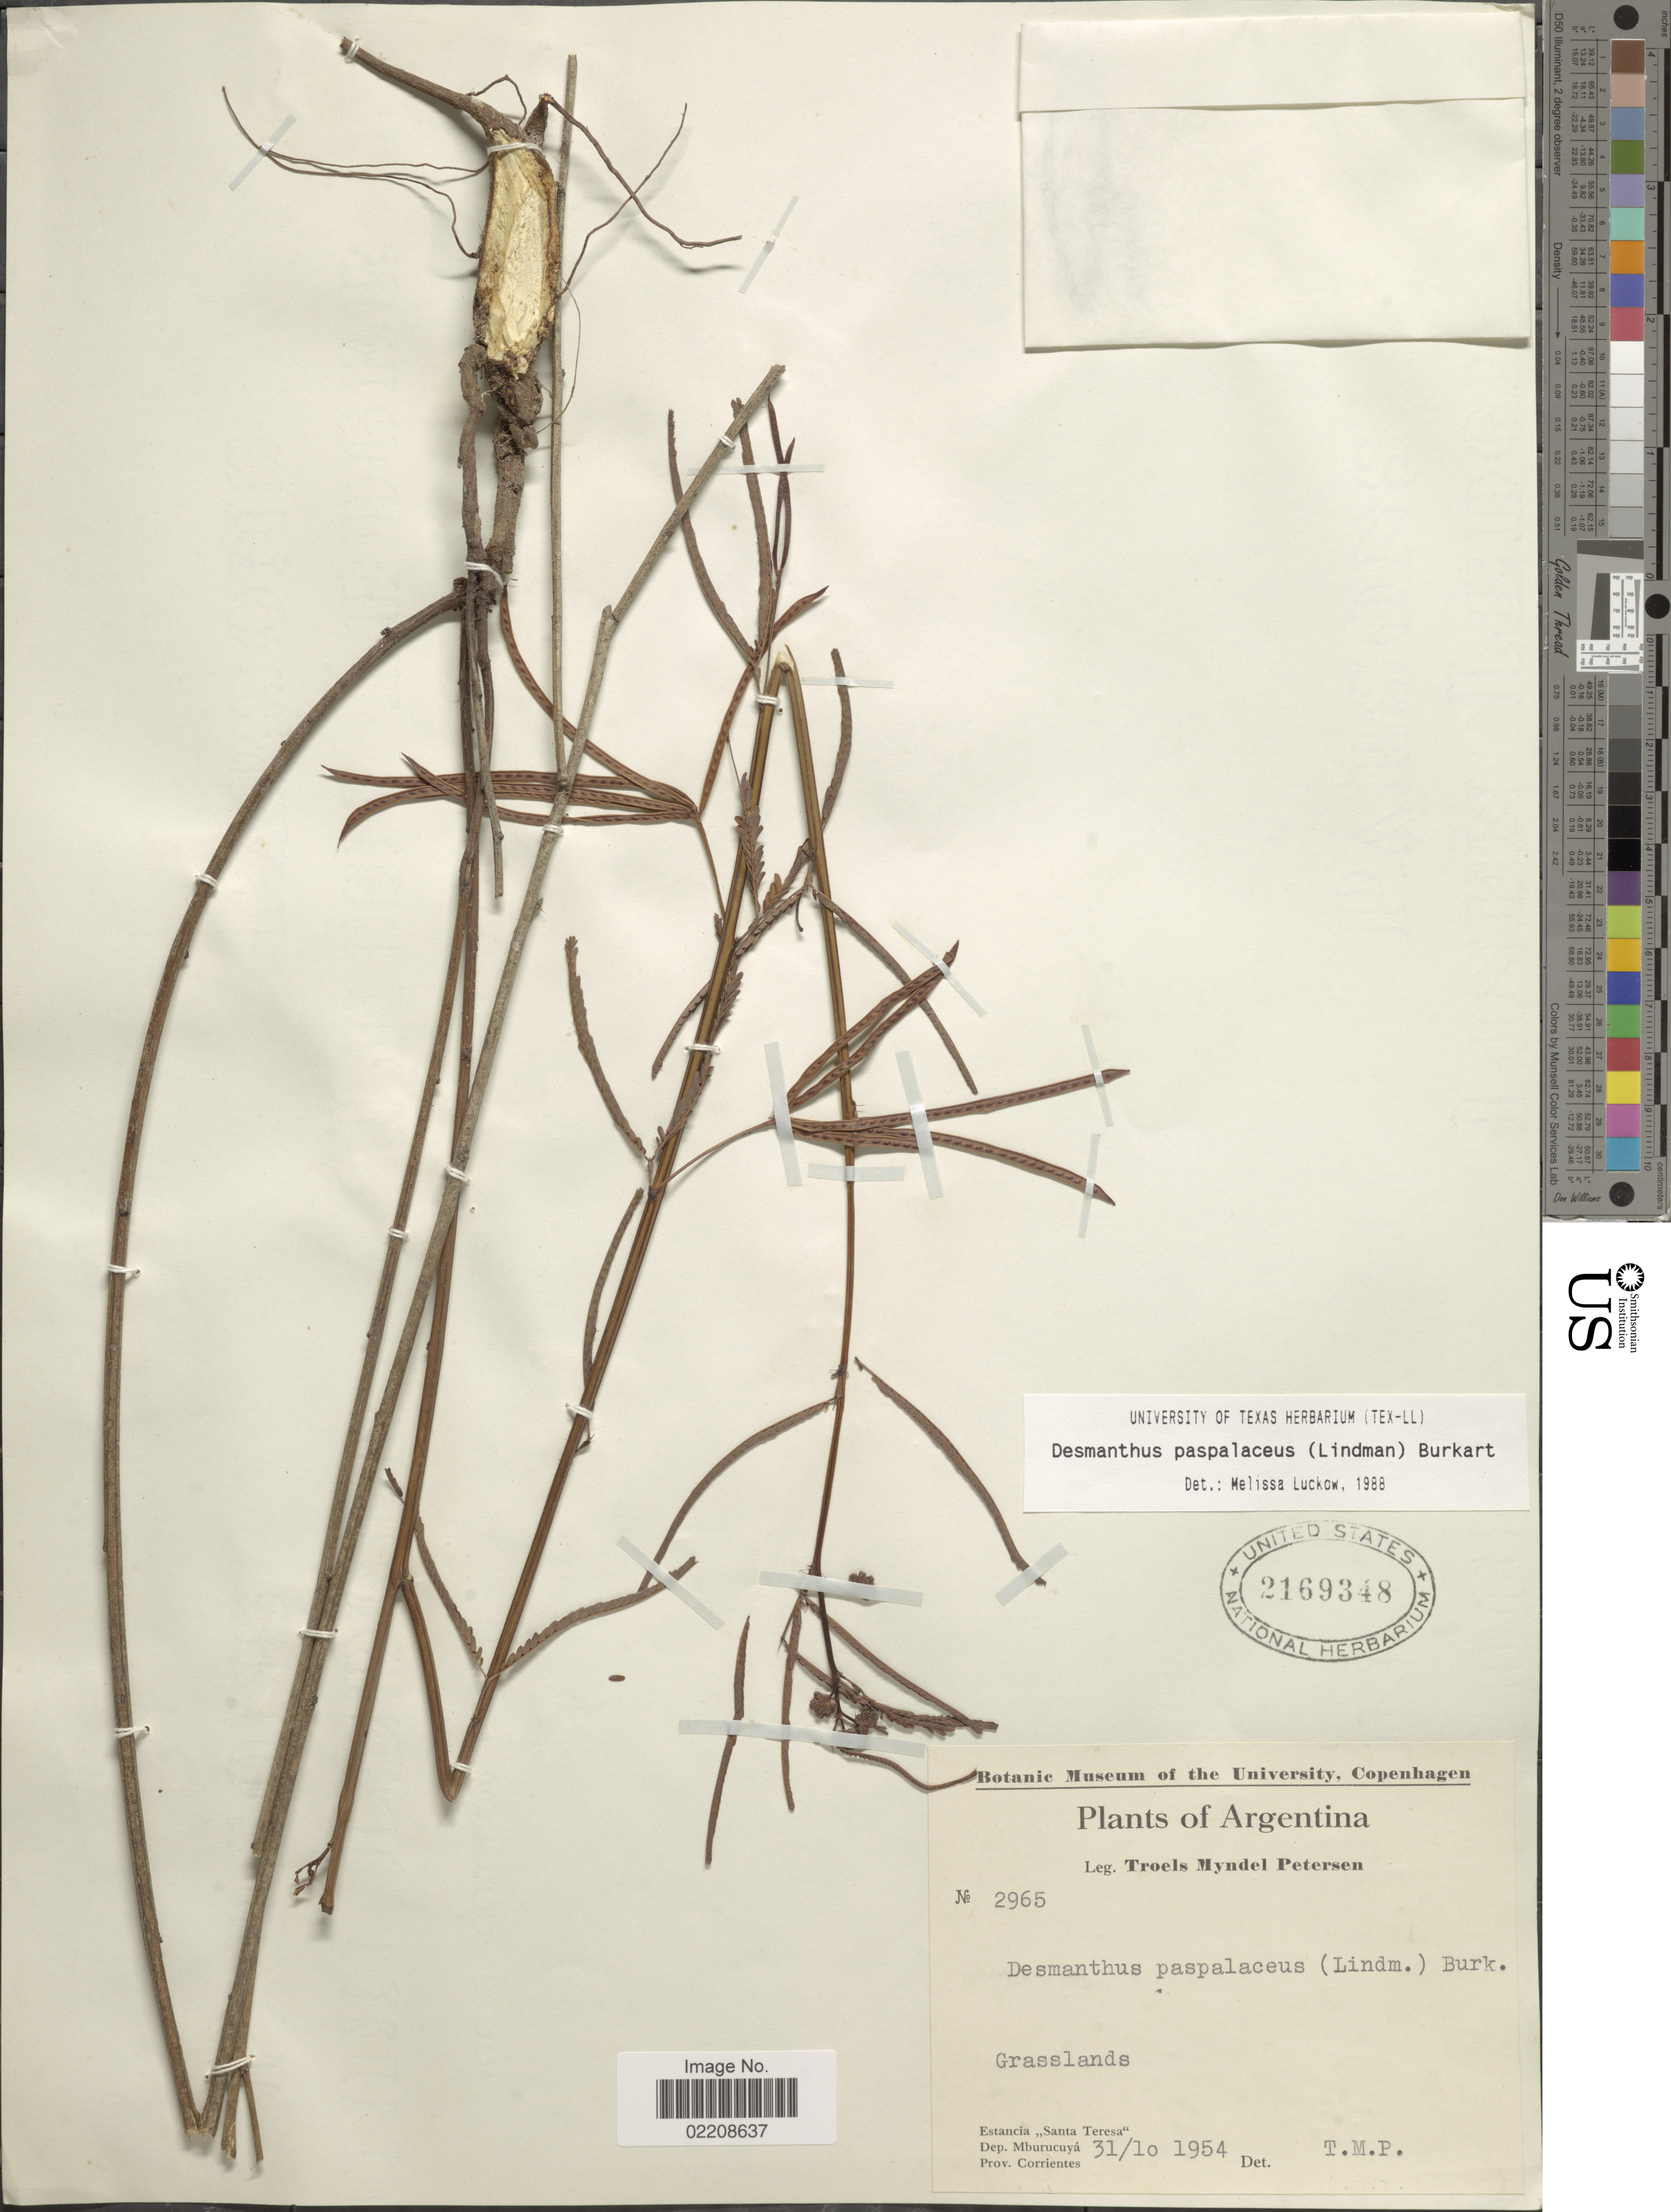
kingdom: Plantae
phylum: Tracheophyta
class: Magnoliopsida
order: Fabales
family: Fabaceae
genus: Desmanthus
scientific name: Desmanthus paspalaceus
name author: (Lindm.) Burkart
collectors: T. Pederson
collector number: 2965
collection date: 1954-10-31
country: Argentina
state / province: Corrientes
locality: Estancia "Santa Teresa". Dep. Mburucuyá. Prov. Corrientes.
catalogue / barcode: US 2169348